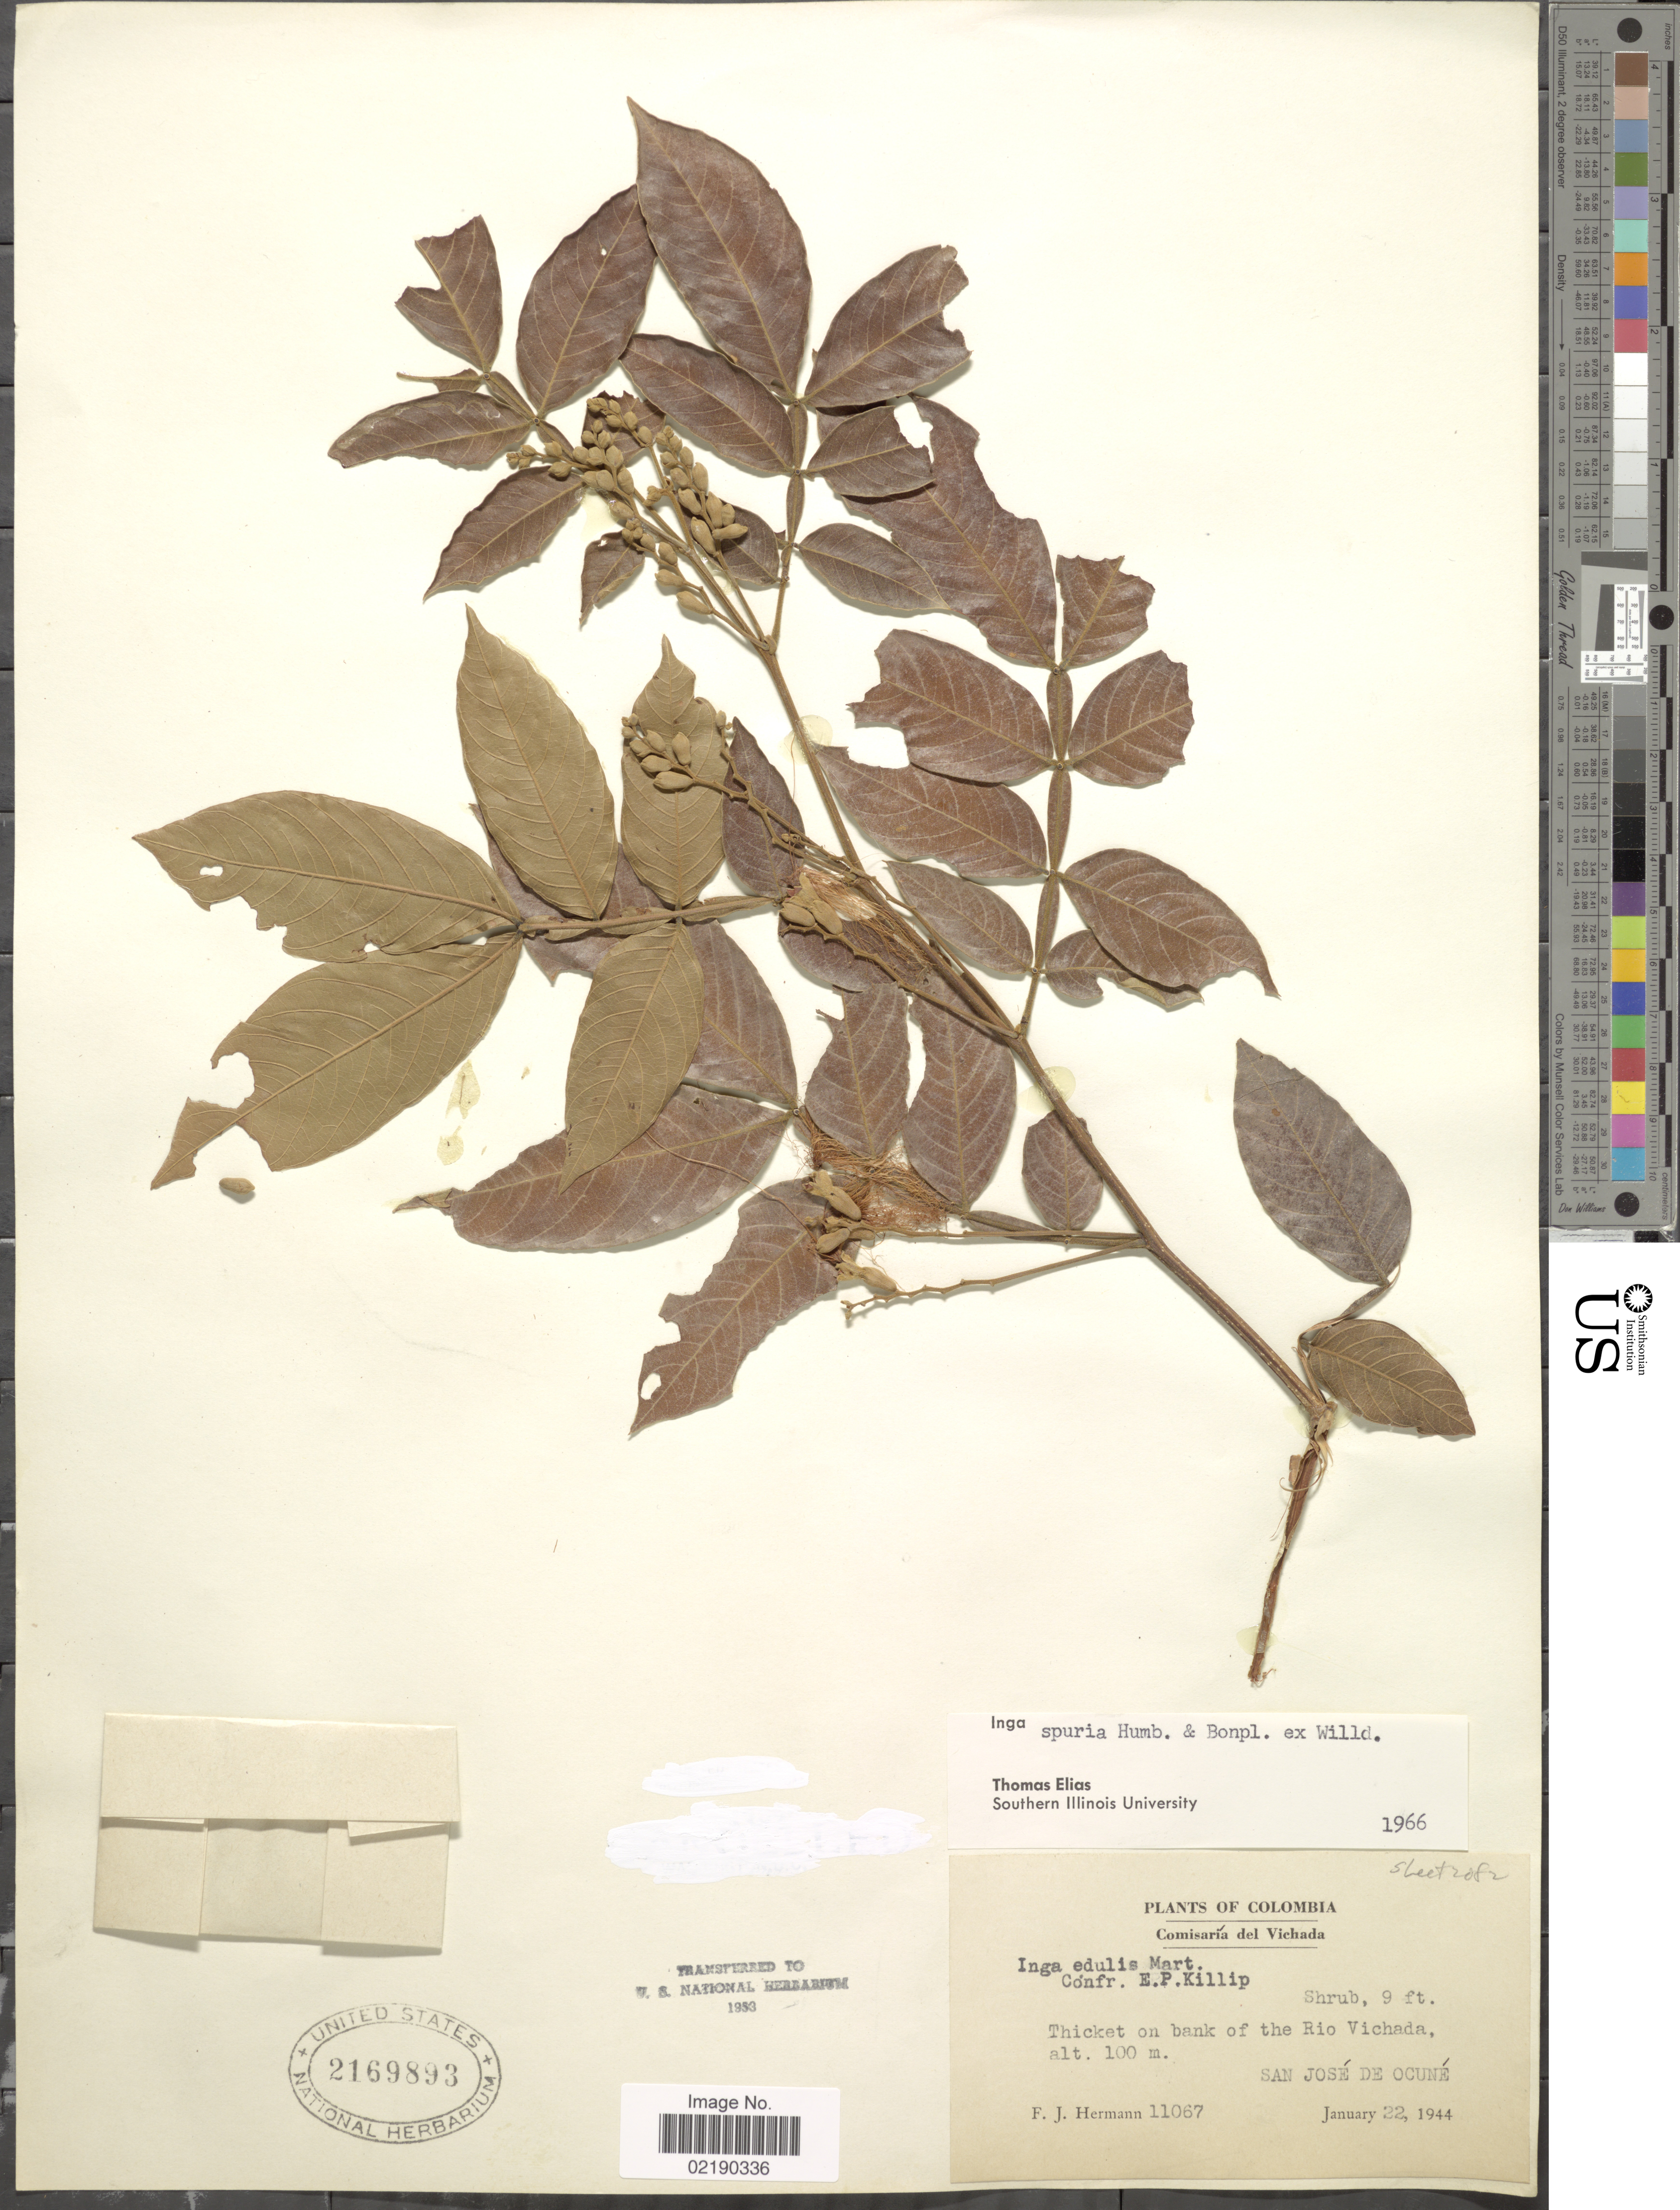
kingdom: Plantae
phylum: Tracheophyta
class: Magnoliopsida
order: Fabales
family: Fabaceae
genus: Inga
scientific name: Inga vera subsp. vera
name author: Willd.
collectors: F. J. Hermann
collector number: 11067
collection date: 1944-01-22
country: Colombia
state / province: Vichada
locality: Comisaria del Vichada. Thicket on bank of the Rio Vichada. San Jose de Ocune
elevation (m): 100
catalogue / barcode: US 2169893